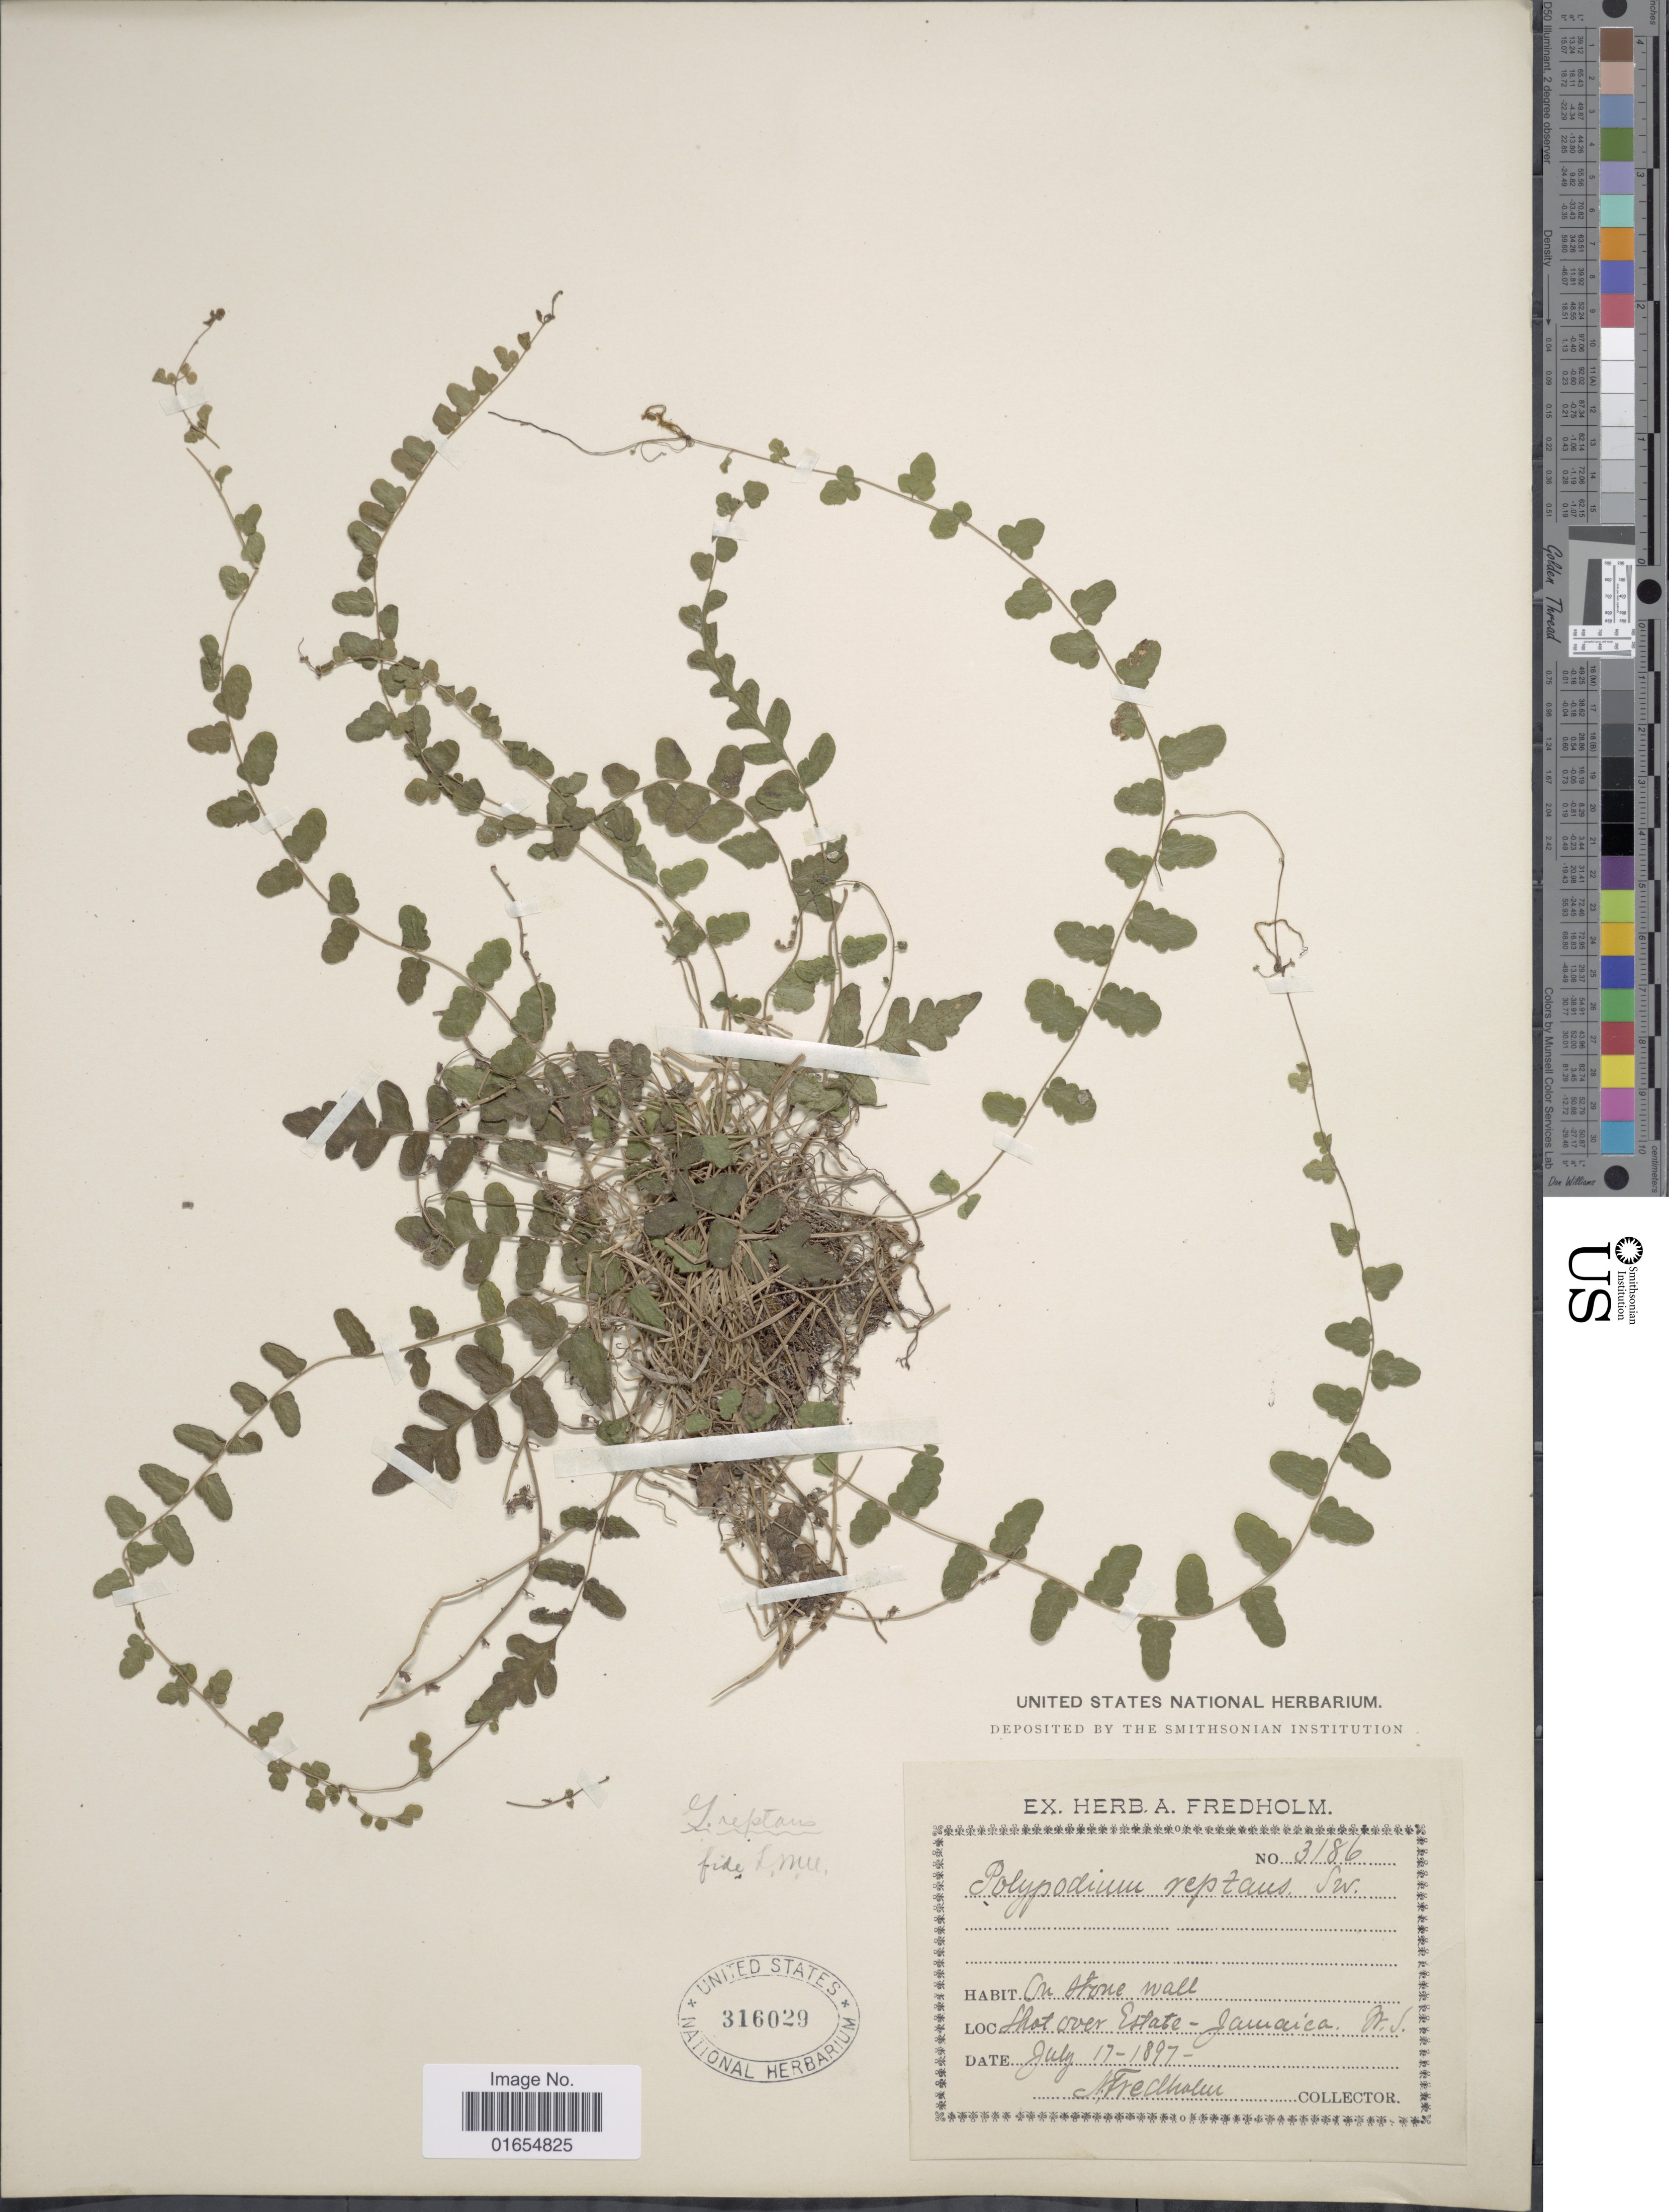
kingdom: Plantae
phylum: Tracheophyta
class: Polypodiopsida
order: Polypodiales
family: Thelypteridaceae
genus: Goniopteris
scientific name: Goniopteris reptans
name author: (J.F. Gmel.) C. Presl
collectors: A. Fredholm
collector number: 3186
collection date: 1897-07-17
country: Jamaica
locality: Shot over Estate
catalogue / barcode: US 316029